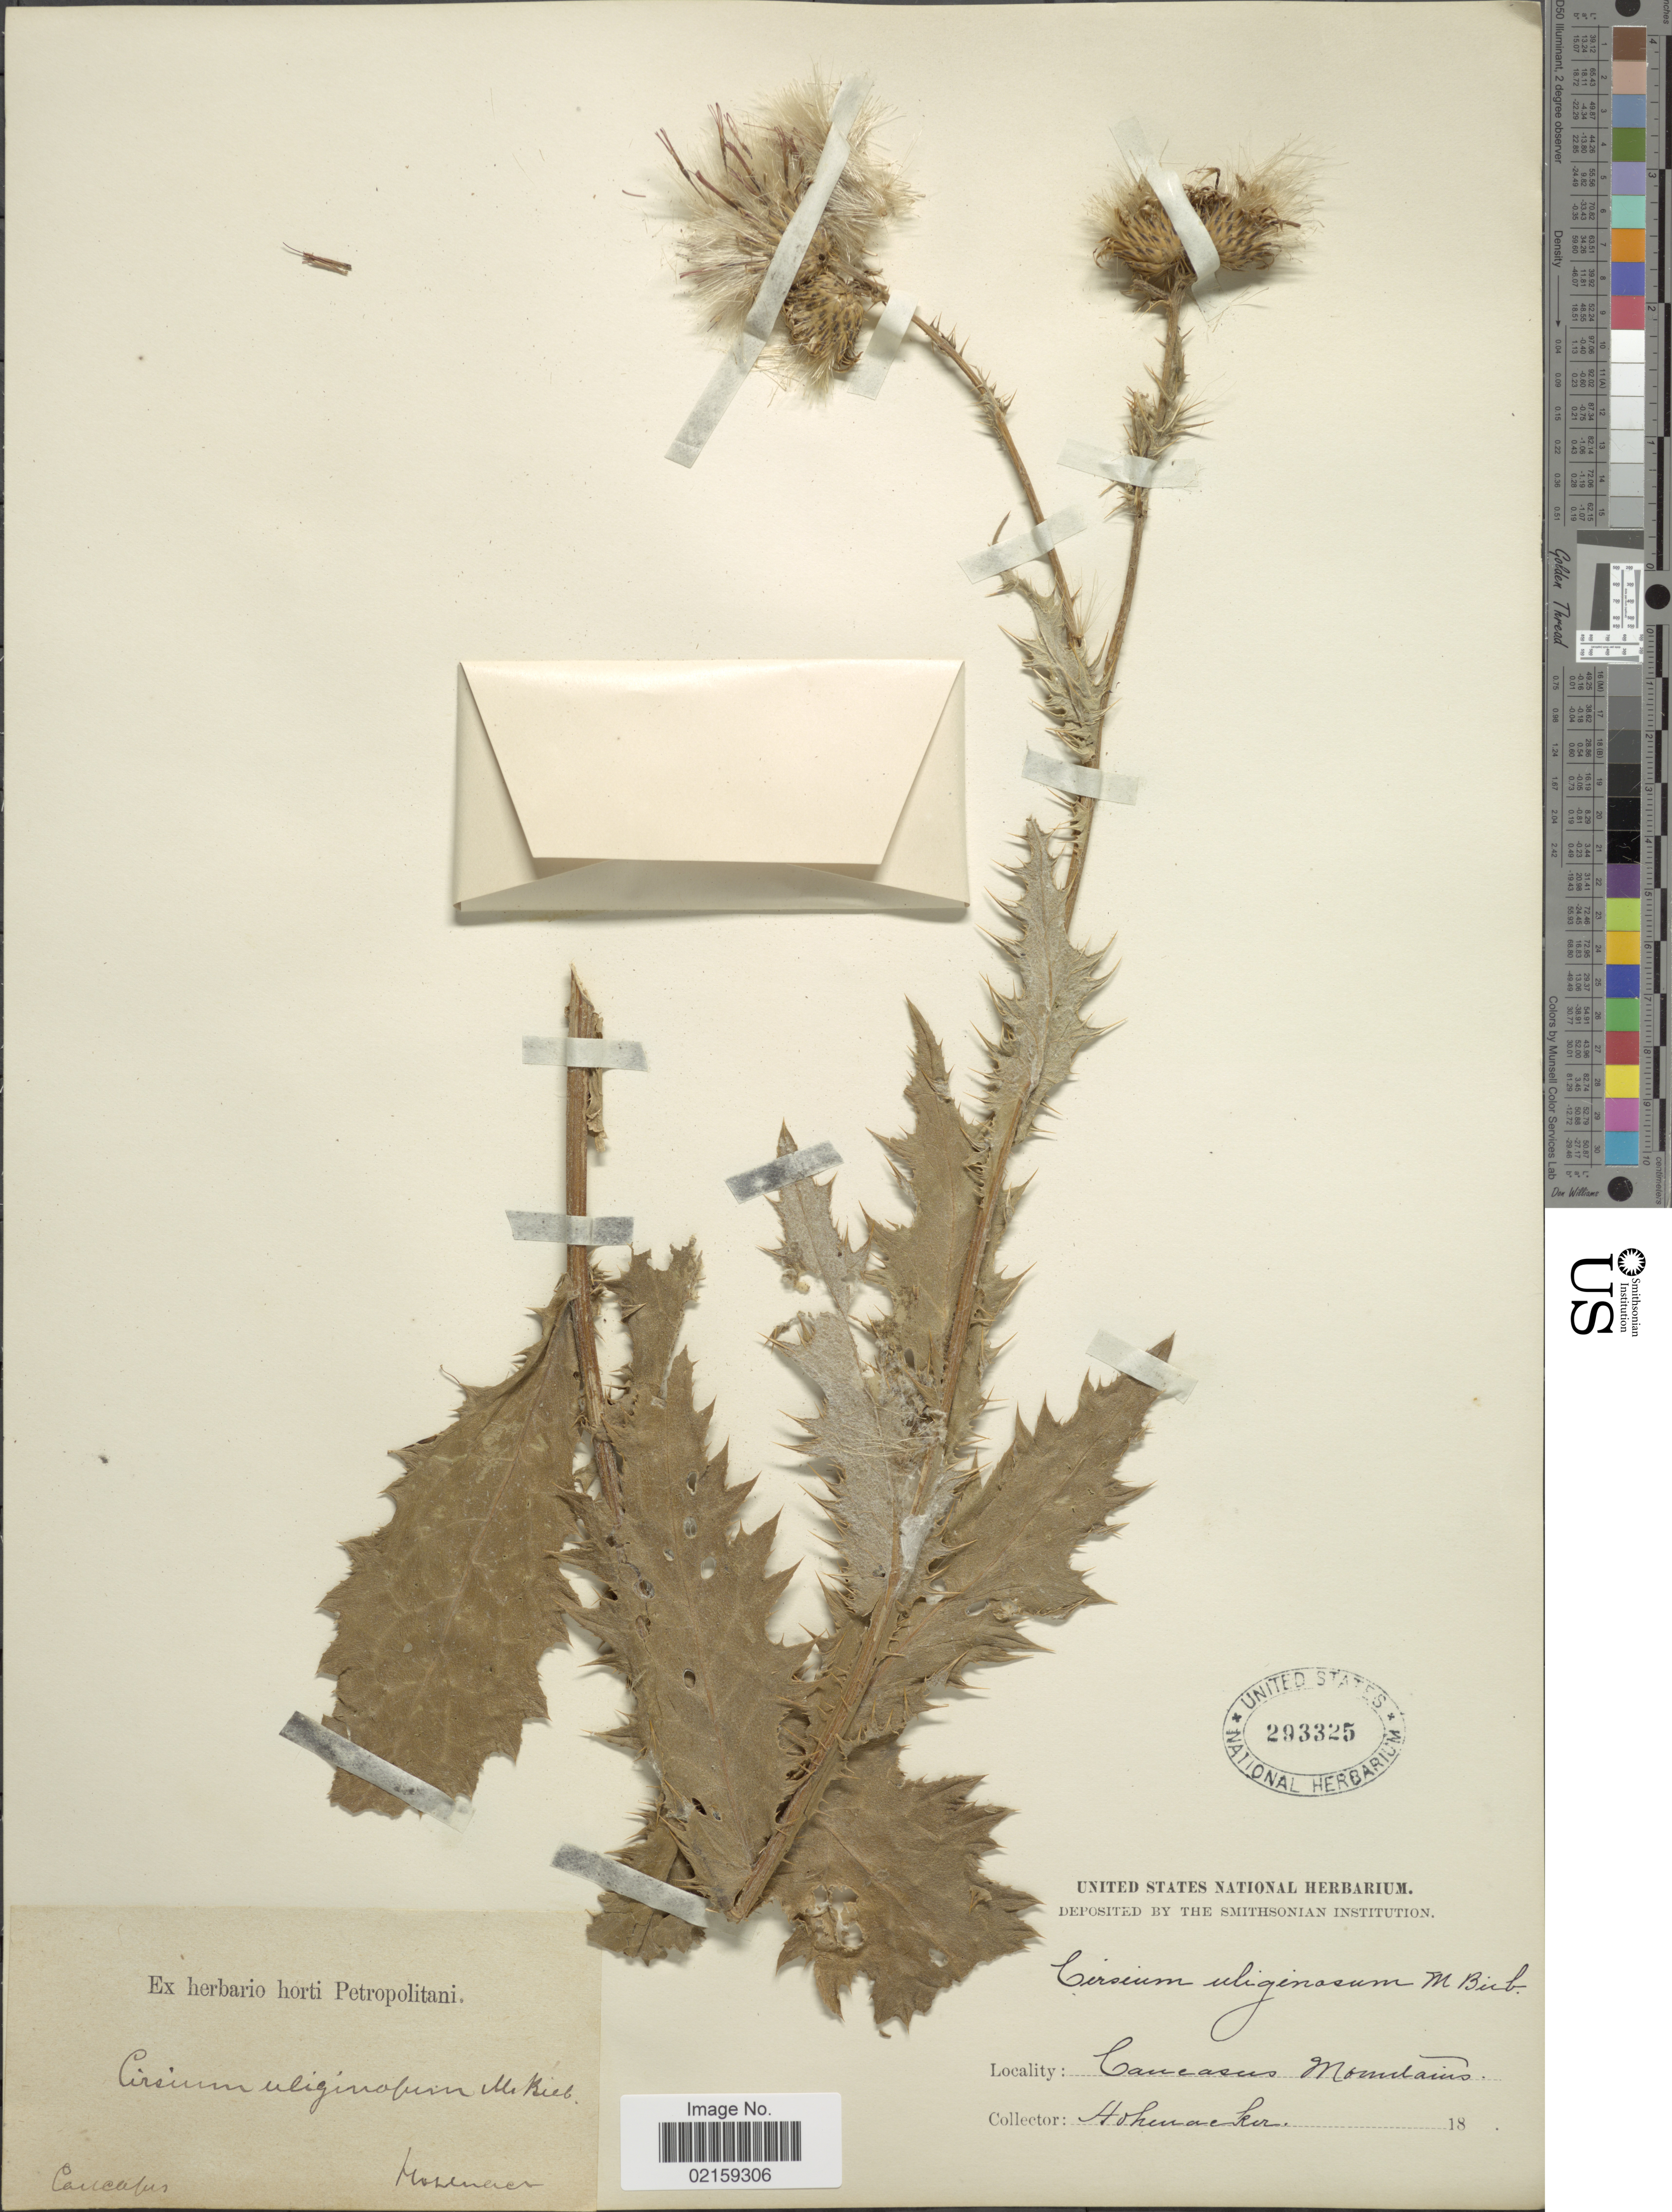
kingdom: Plantae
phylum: Tracheophyta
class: Magnoliopsida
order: Asterales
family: Asteraceae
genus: Cirsium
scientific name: Cirsium uliginosum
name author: M. Bieb.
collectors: Hohenacker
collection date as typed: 18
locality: Caucasus Mountains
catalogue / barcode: US 293325